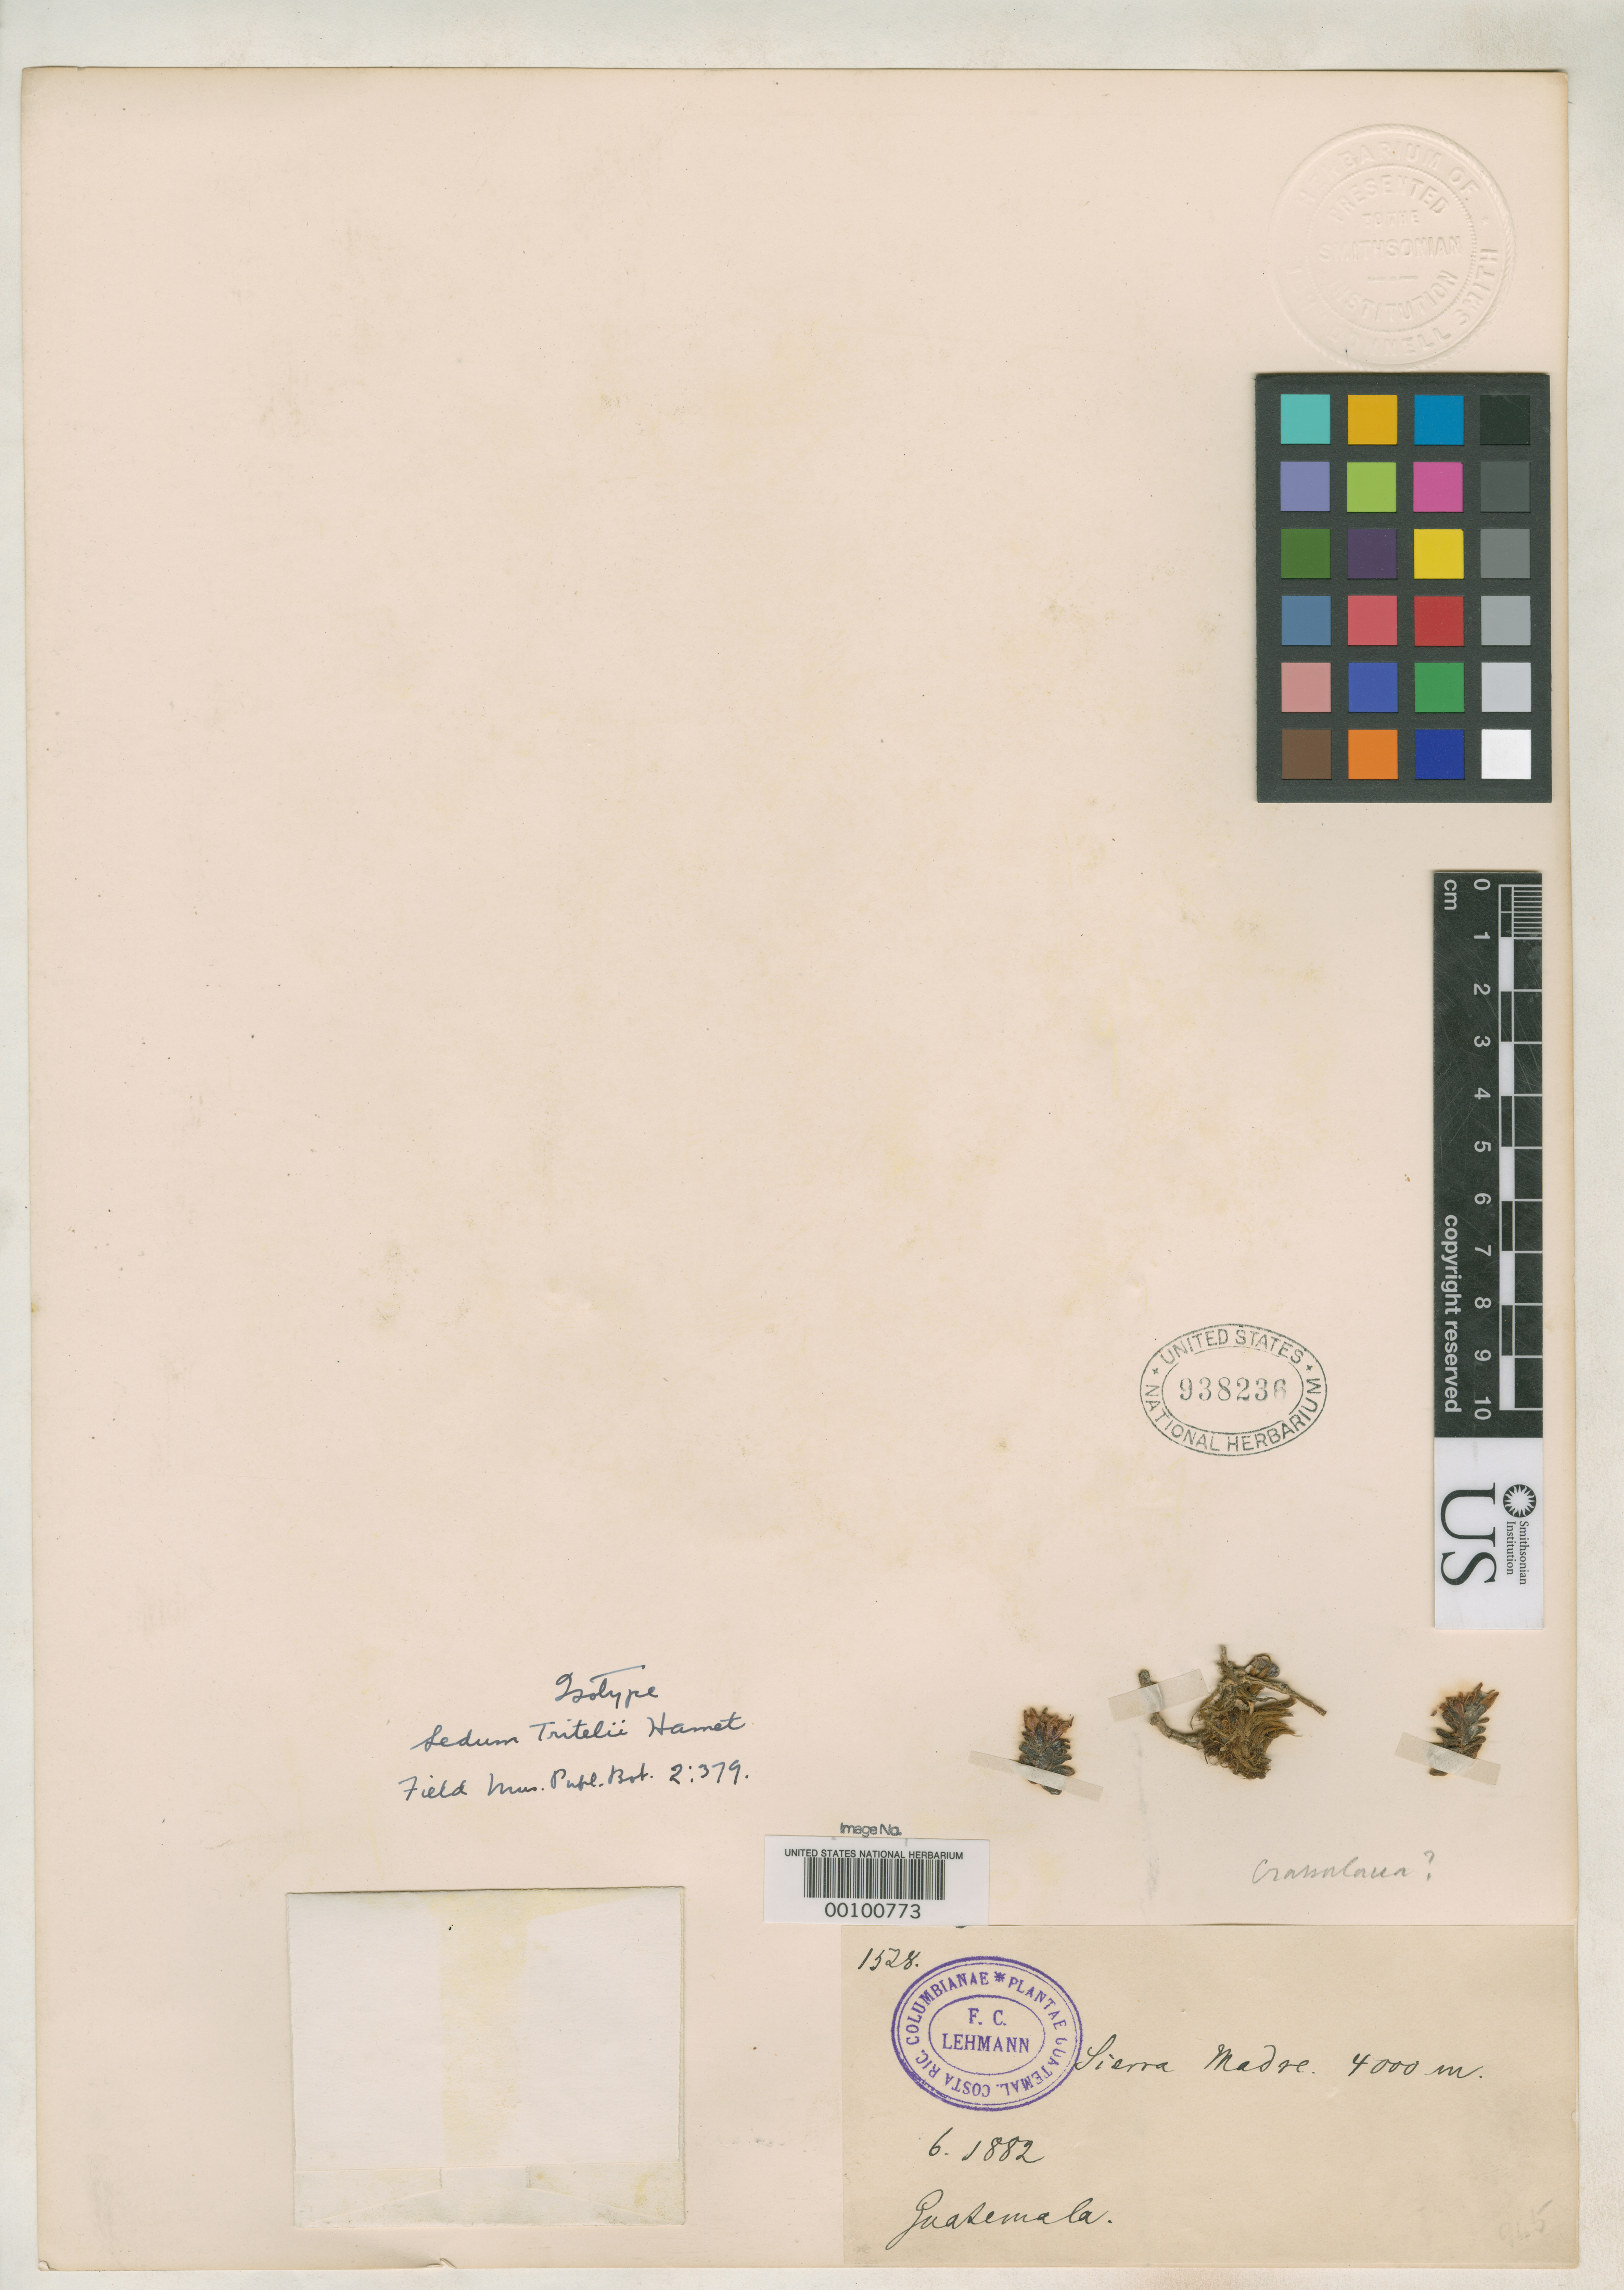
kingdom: Plantae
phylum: Tracheophyta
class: Magnoliopsida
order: Saxifragales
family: Crassulaceae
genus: Sedum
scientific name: Sedum triteli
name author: Raym.-Hamet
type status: Isotype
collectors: F. C. Lehmann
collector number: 1528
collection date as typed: Jun 1882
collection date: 1882-06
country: Guatemala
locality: Sierra Madre.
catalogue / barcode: US 938236